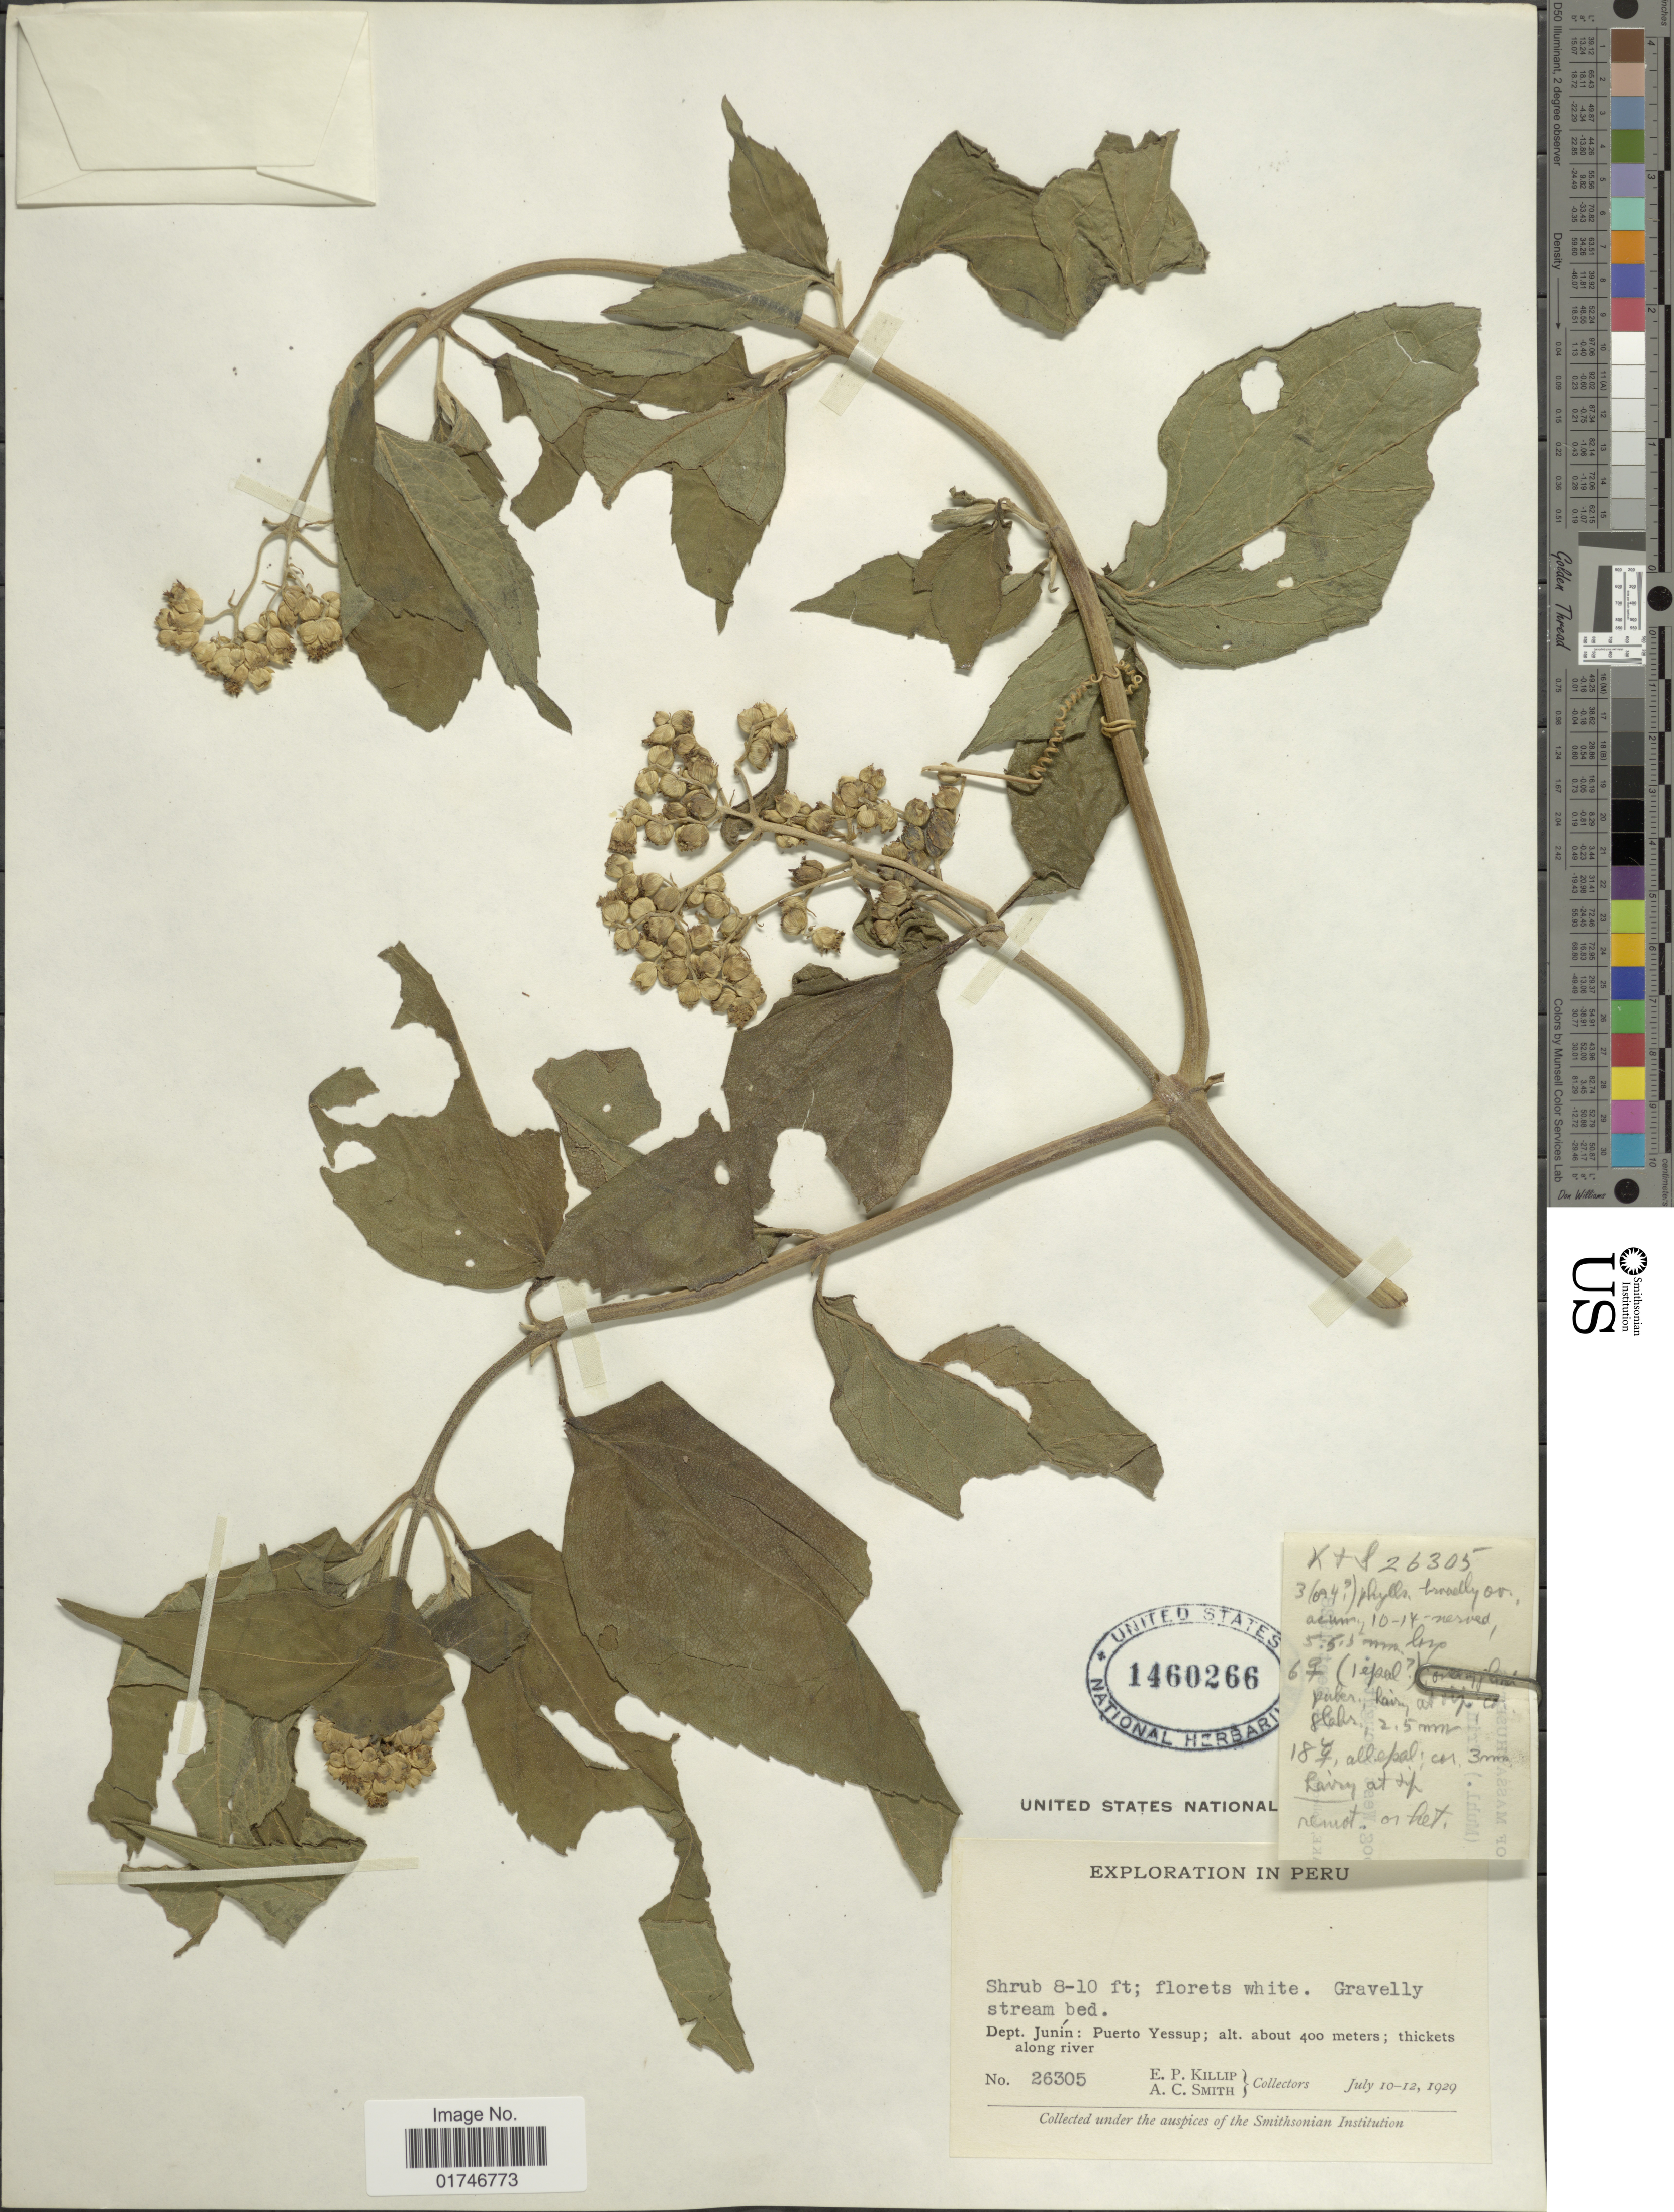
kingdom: Plantae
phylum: Tracheophyta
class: Magnoliopsida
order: Asterales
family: Asteraceae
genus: Clibadium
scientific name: Clibadium remotiflorum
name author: S.F. Blake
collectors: E. P. Killip & A. C. Smith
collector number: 26305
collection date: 1929-07-10/1929-07-12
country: Peru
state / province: Junín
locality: Dept. Junín: Puerto Yessup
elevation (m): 400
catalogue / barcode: US 1460266